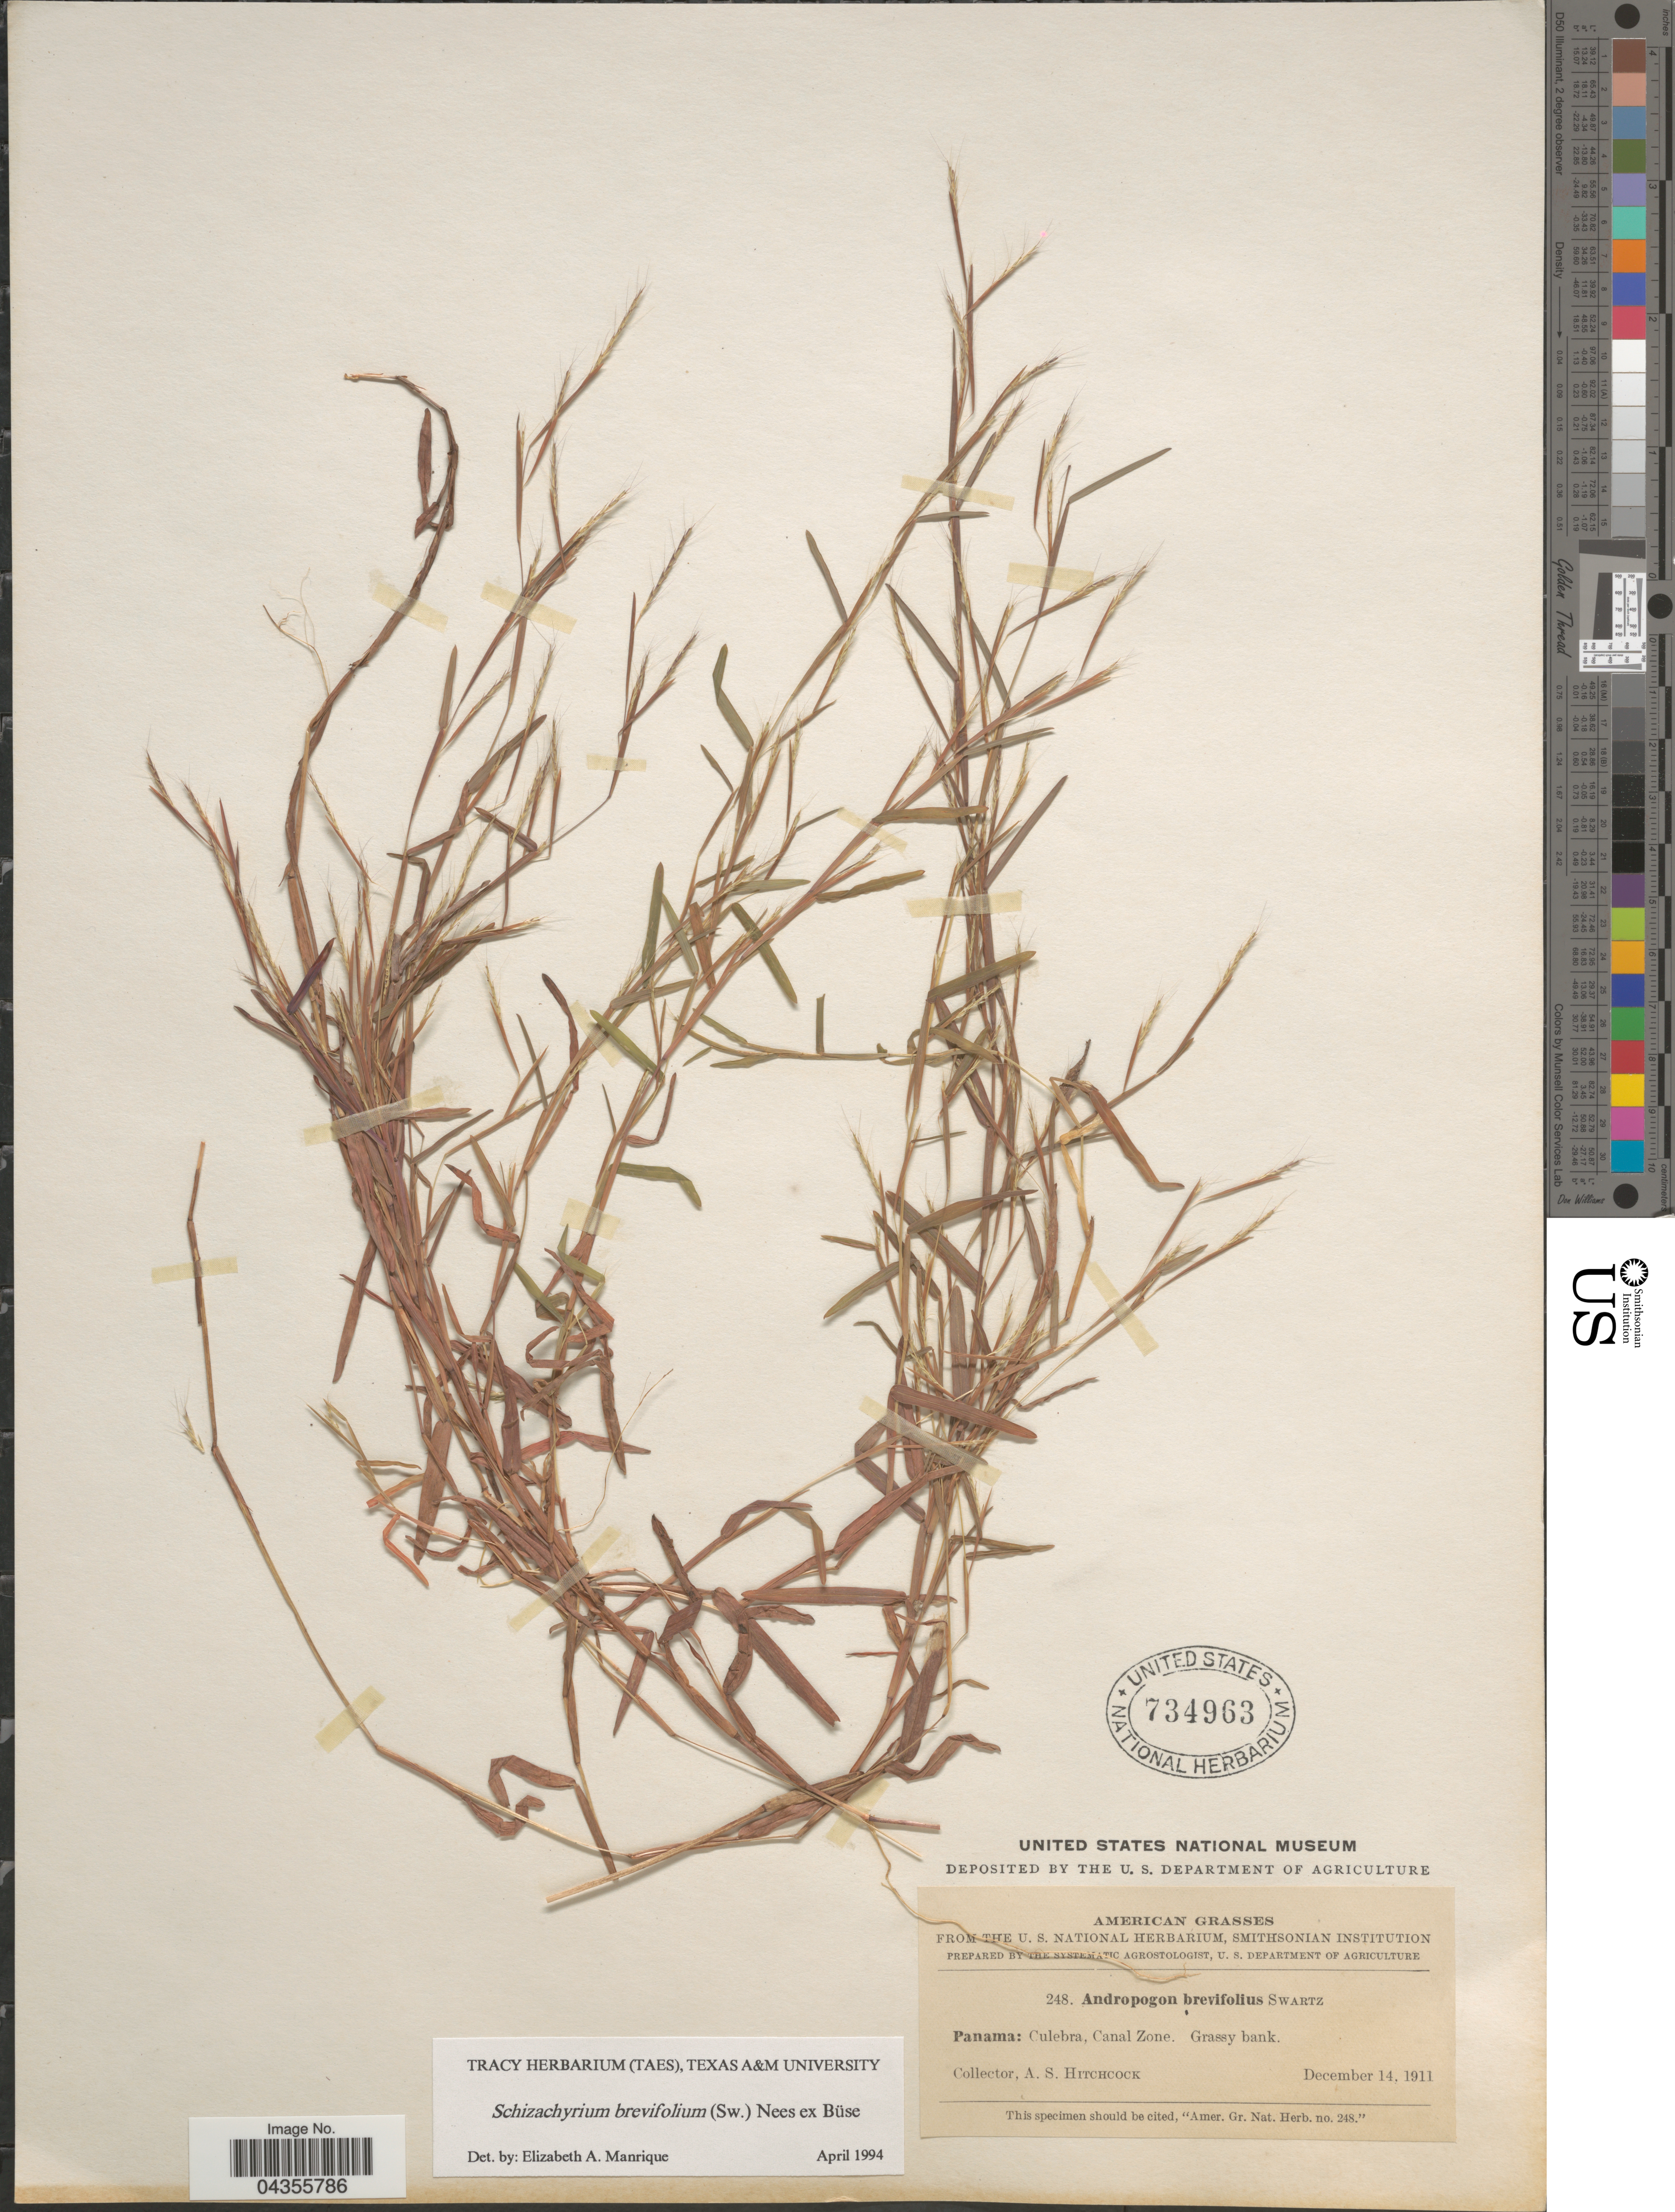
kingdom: Plantae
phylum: Tracheophyta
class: Liliopsida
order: Poales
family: Poaceae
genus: Schizachyrium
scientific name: Schizachyrium brevifolium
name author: (Sw.) Nees ex Büse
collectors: A. S. Hitchcock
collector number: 248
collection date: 1911-12-14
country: Panama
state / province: Colón / Panamá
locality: Culebra, Canal Zone.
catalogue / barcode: US 734963